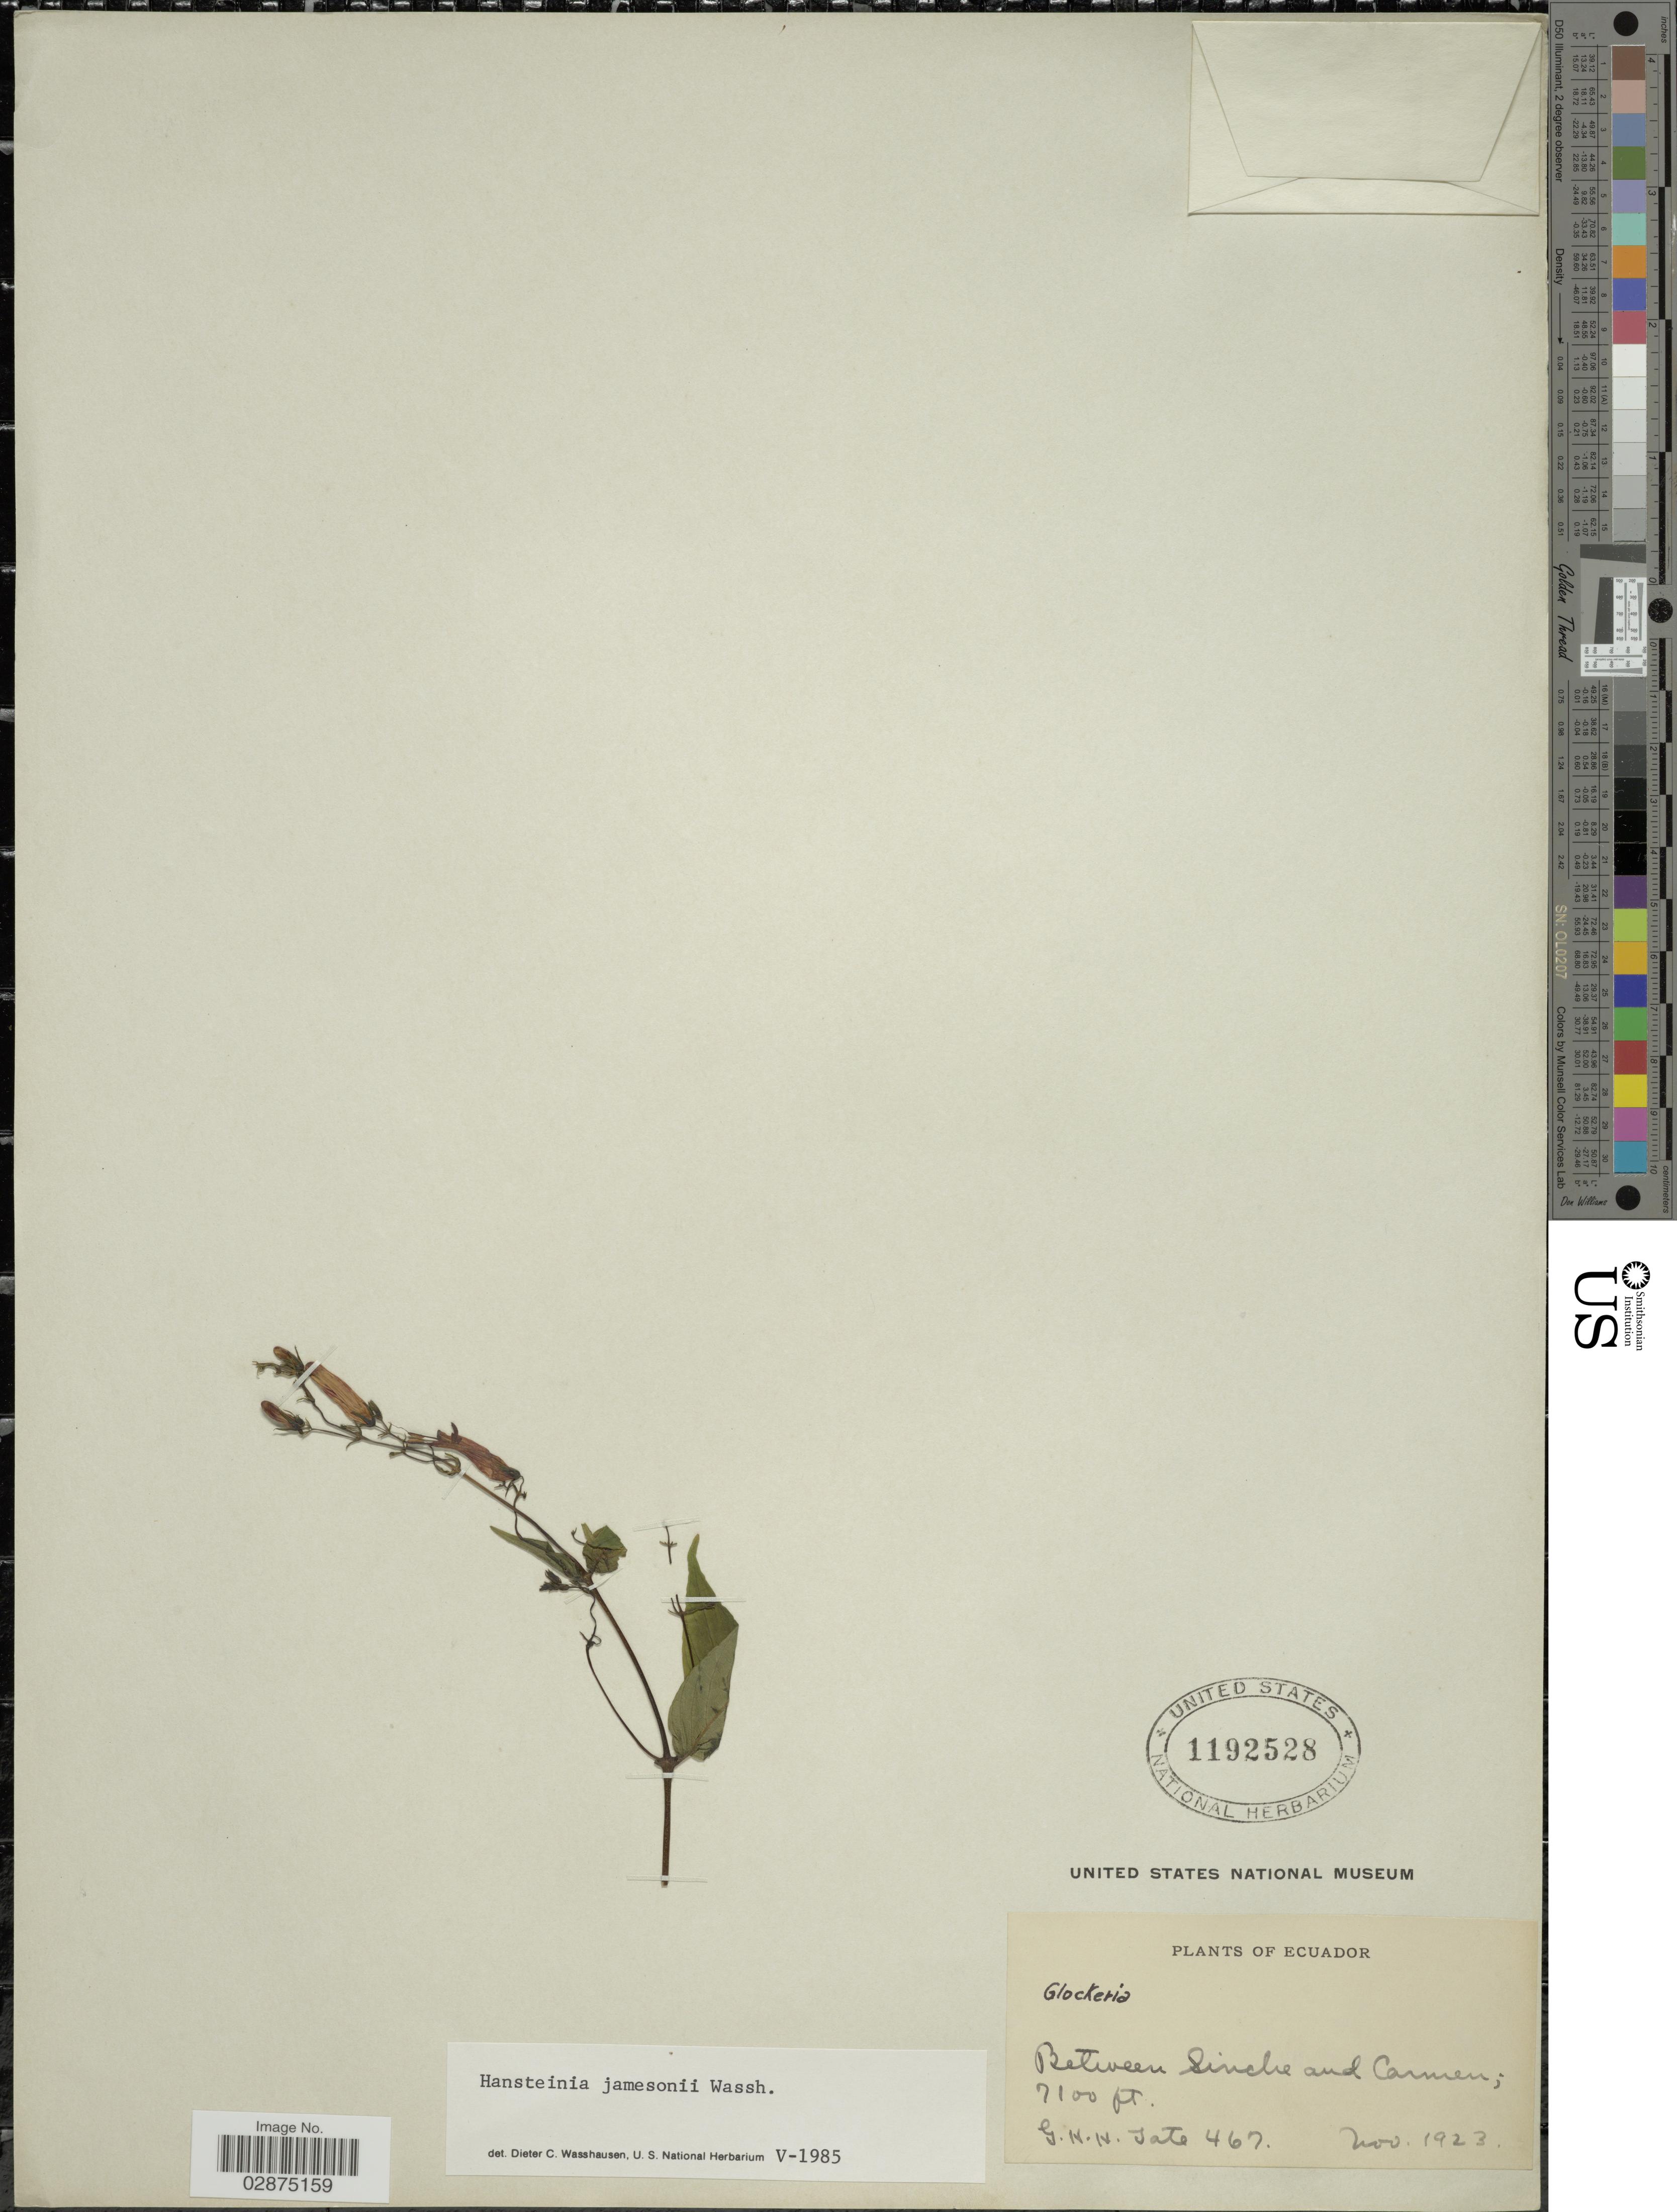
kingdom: Plantae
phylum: Tracheophyta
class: Magnoliopsida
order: Lamiales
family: Acanthaceae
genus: Stenostephanus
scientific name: Stenostephanus jamesonii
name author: (Wassh.) Wassh.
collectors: G. H. H.Tate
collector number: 467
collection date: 1923-11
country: Ecuador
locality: Between Sinche and Carmen.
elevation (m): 2164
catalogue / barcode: US 1192528